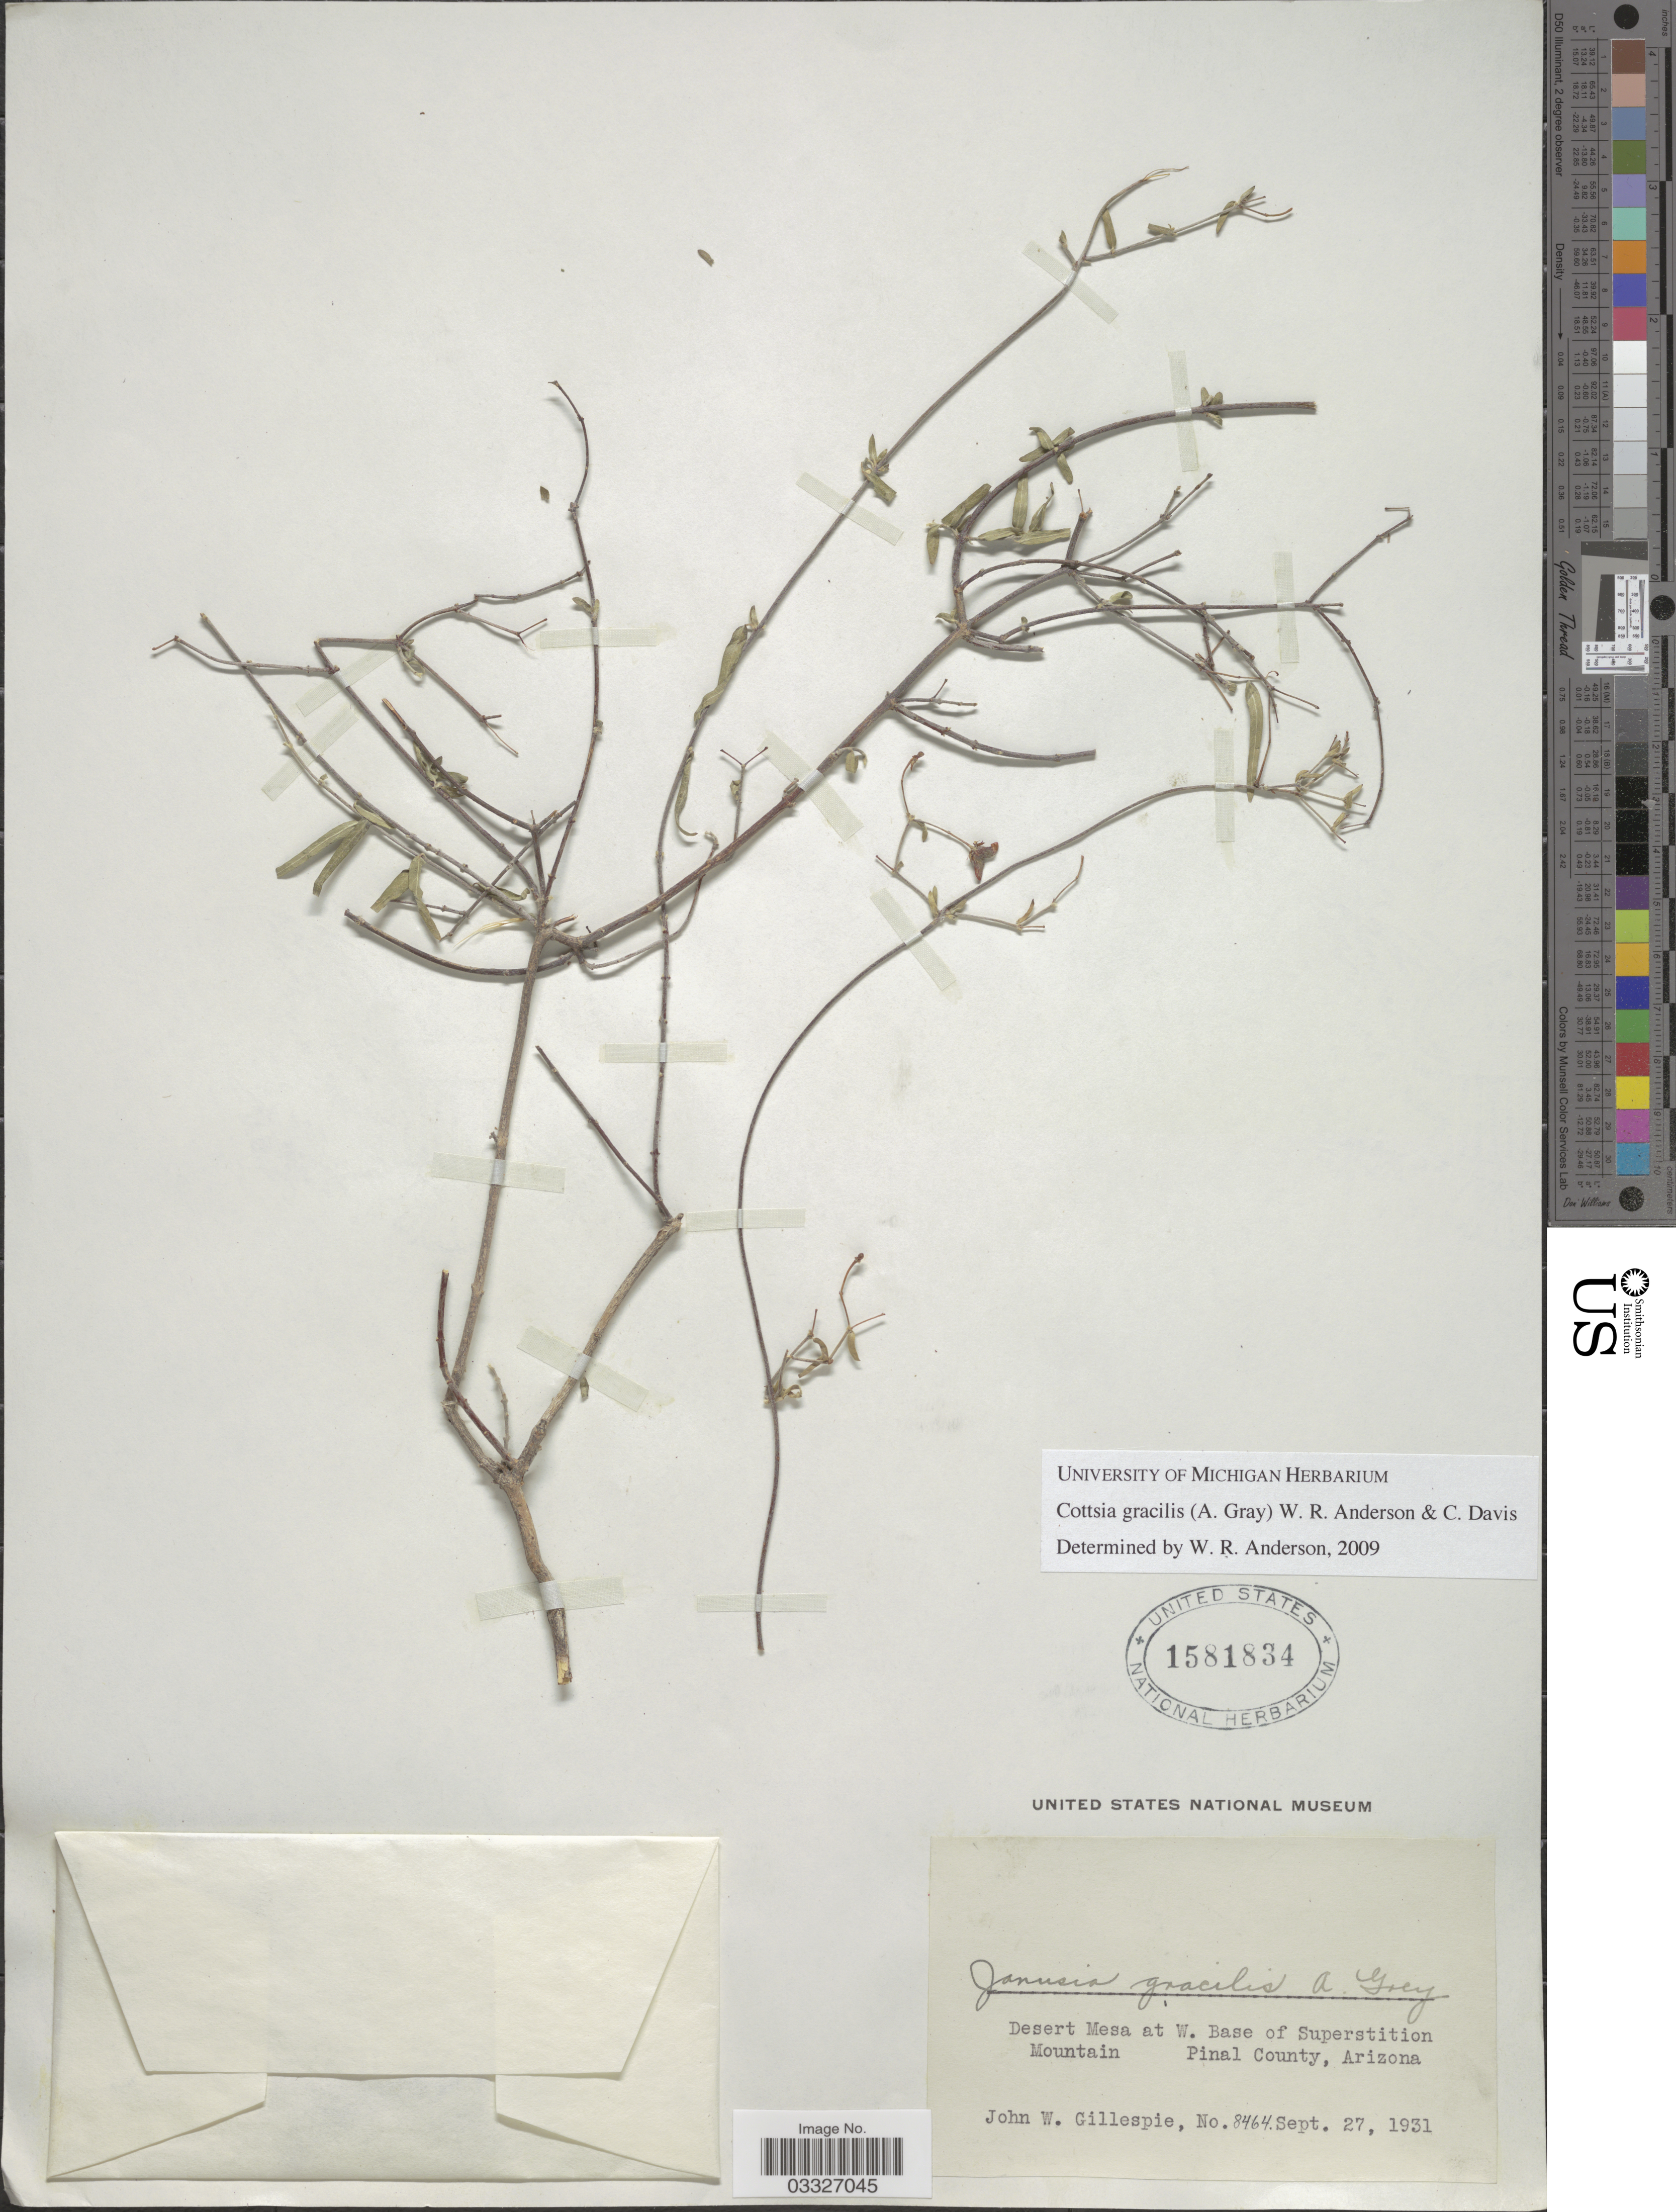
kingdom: Plantae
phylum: Tracheophyta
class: Magnoliopsida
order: Malpighiales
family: Malpighiaceae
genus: Cottsia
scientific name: Cottsia gracilis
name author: (A. Gray) W.R. Anderson & C. Davis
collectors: J. W. Gillespie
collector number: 8464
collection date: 1931-09-27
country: United States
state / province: Arizona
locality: Desert Mesa at W. Base of Superstition Mountain. Pinal County.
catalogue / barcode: US 1581834